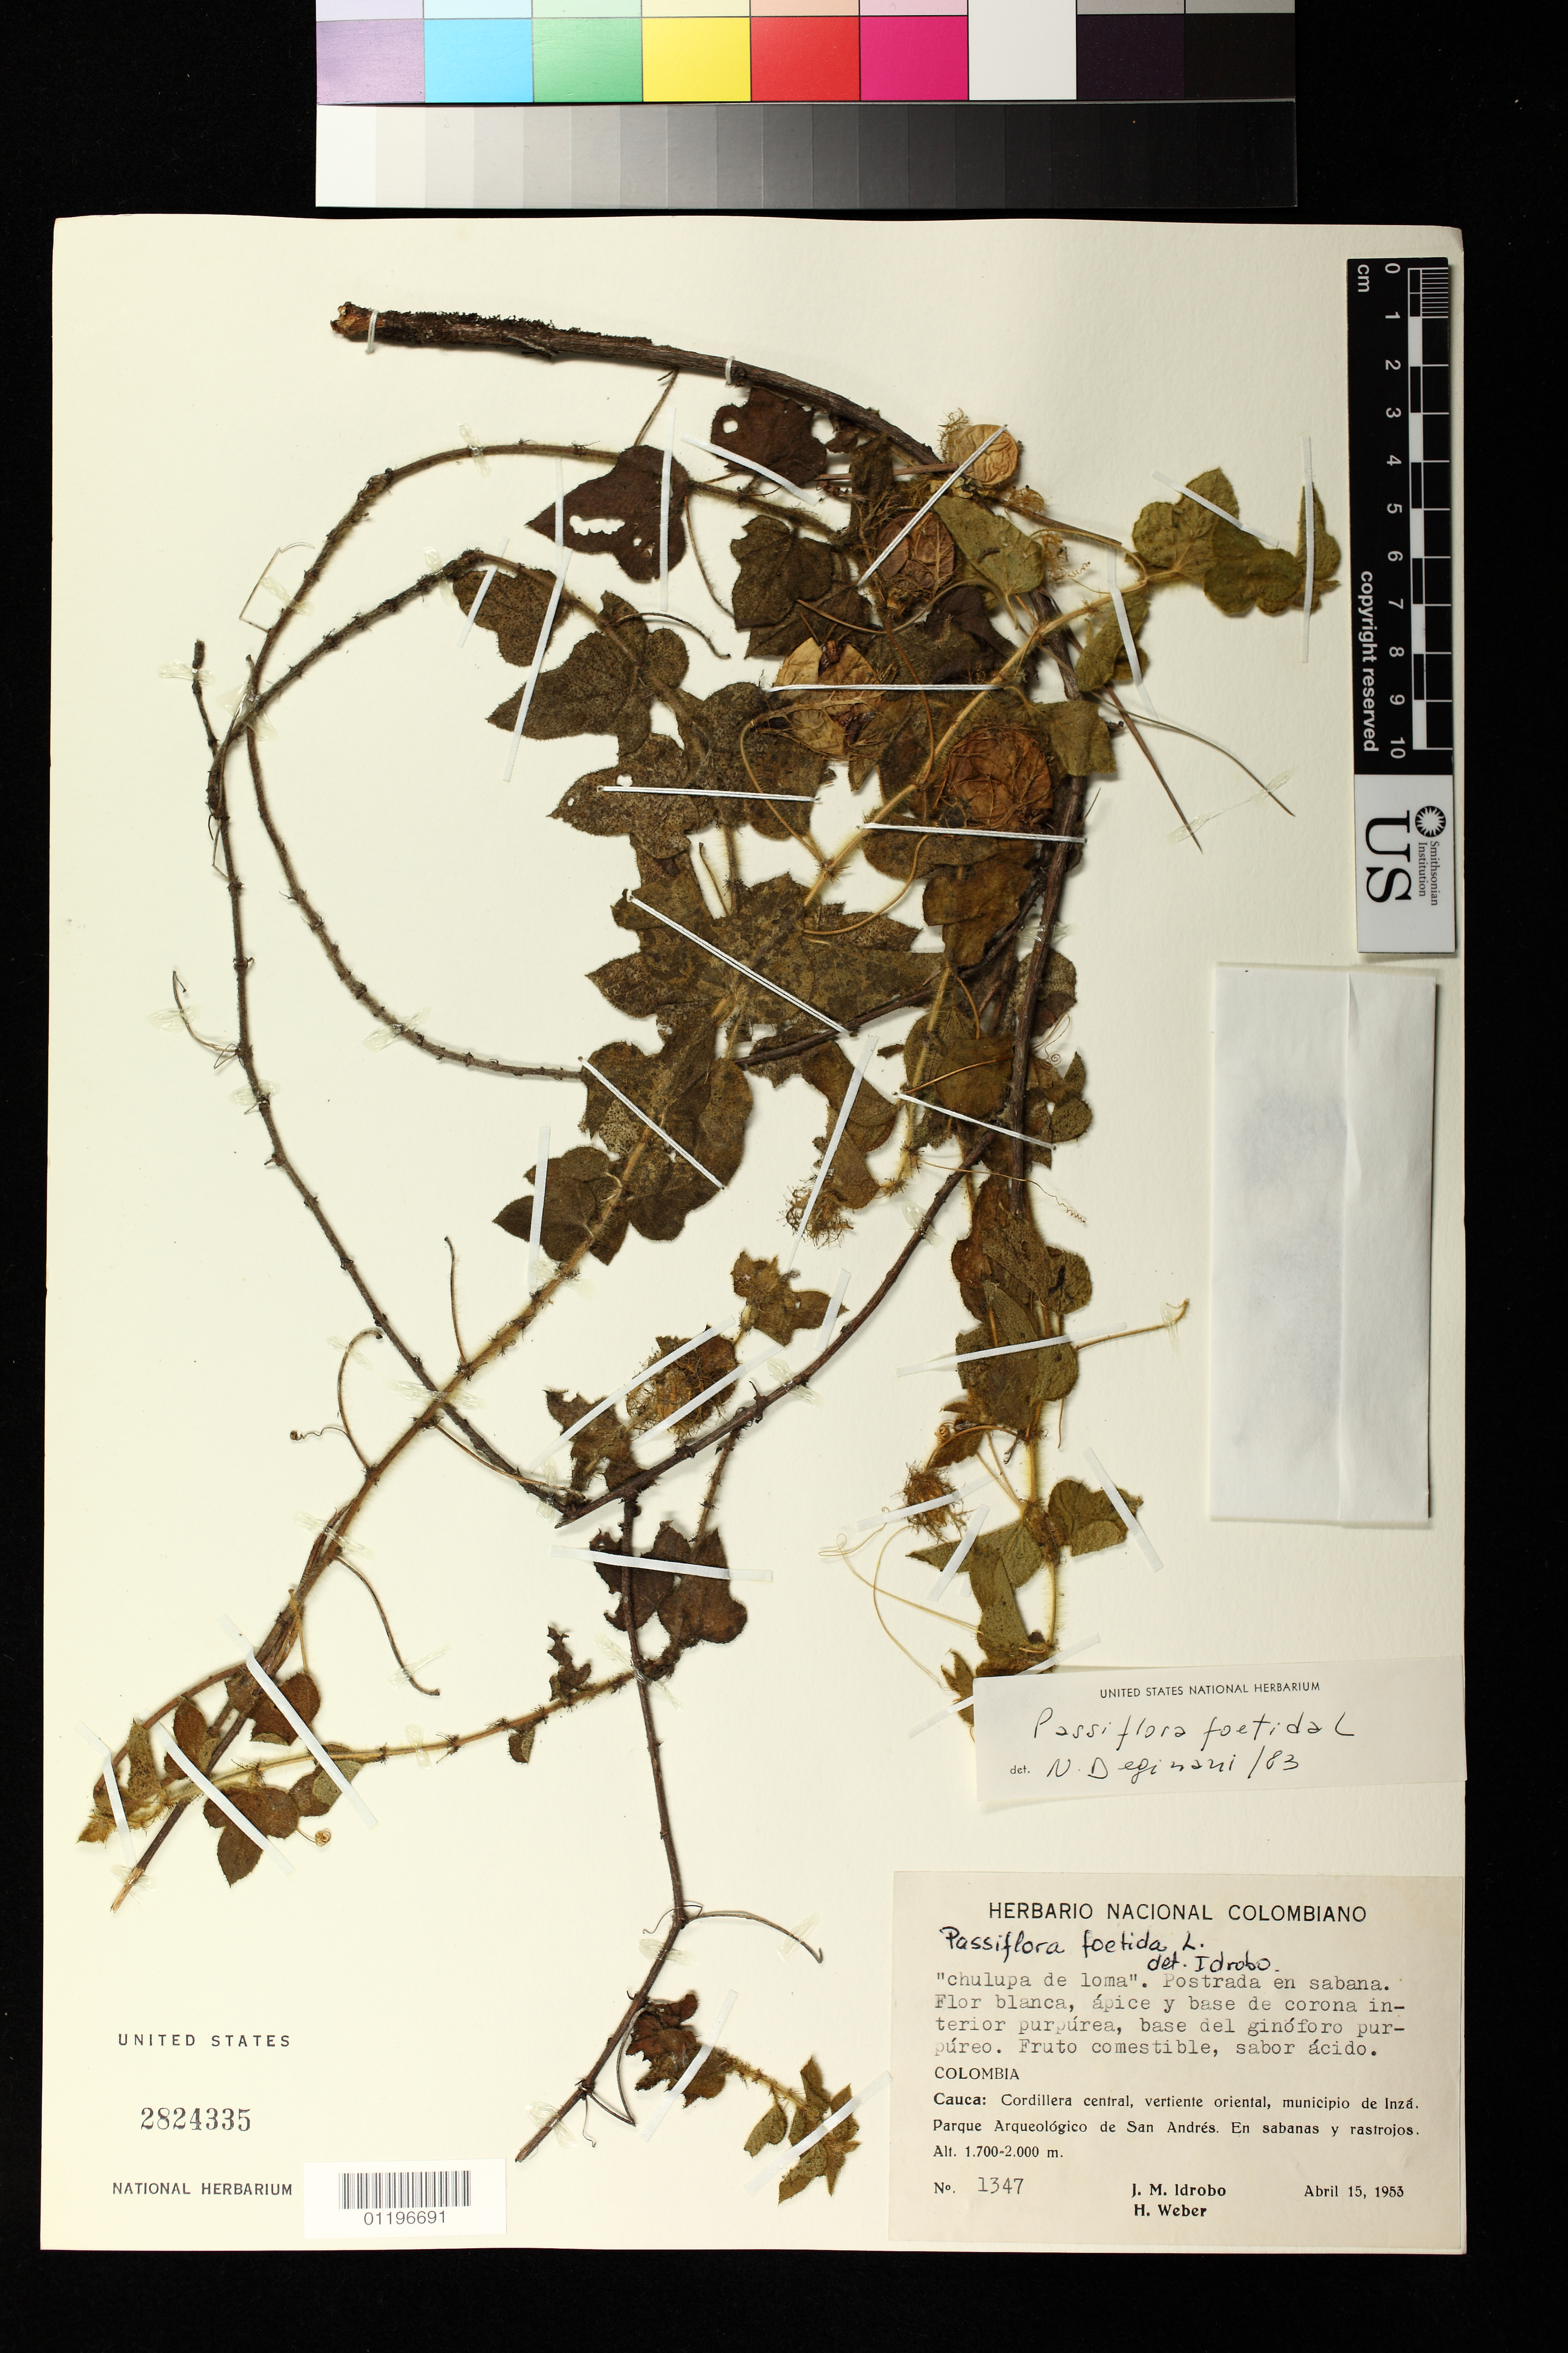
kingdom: Plantae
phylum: Tracheophyta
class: Magnoliopsida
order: Malpighiales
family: Passifloraceae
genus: Passiflora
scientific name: Passiflora foetida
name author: L.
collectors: H. Weber & J. M. Idrobo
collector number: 1347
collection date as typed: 15 Apr 1955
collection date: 1955-04-15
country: Colombia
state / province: Cauca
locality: Cauca: Cordillera central, vertiente oriental, municipio de Inza. Parque Arqueologico de San Andres.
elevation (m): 1700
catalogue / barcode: US 2824335